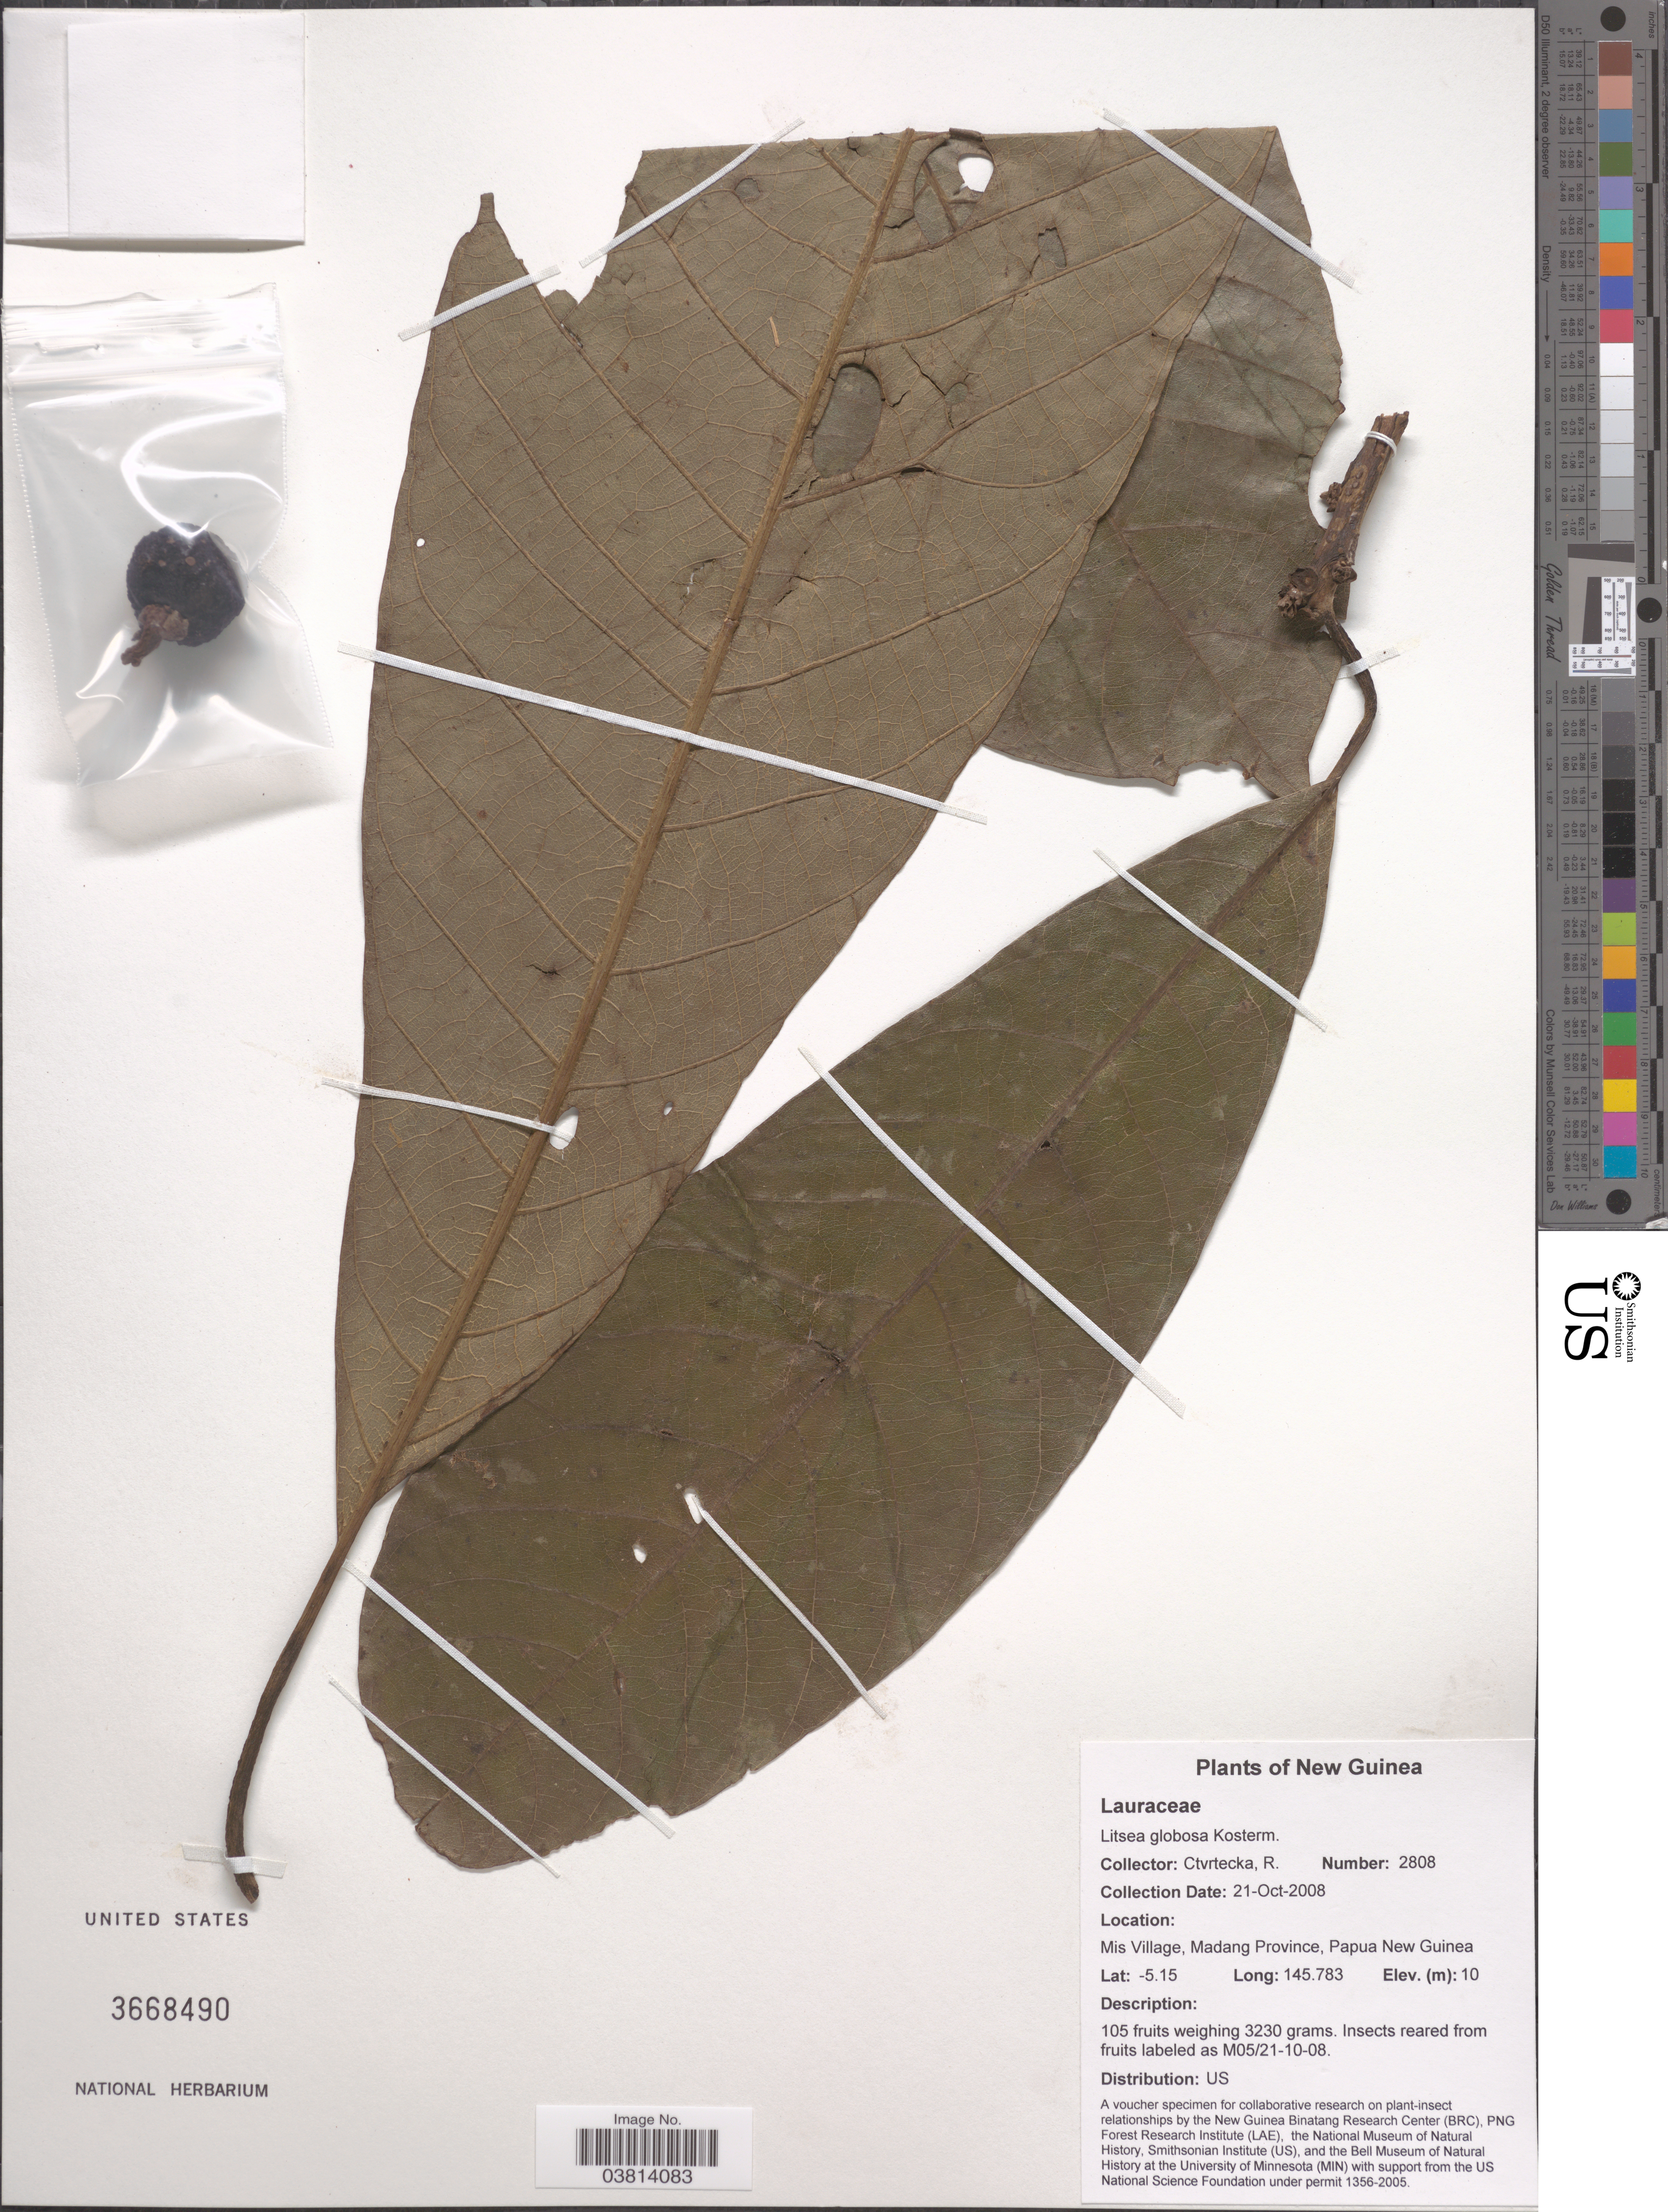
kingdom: Plantae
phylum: Tracheophyta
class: Magnoliopsida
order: Laurales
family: Lauraceae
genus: Litsea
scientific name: Litsea globosa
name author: Kosterm.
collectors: R. Ctvrtecka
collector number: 2808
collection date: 2008-10-21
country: Papua New Guinea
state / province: Madang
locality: New Guinea. Mis Village.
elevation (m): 10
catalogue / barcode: US 3668490